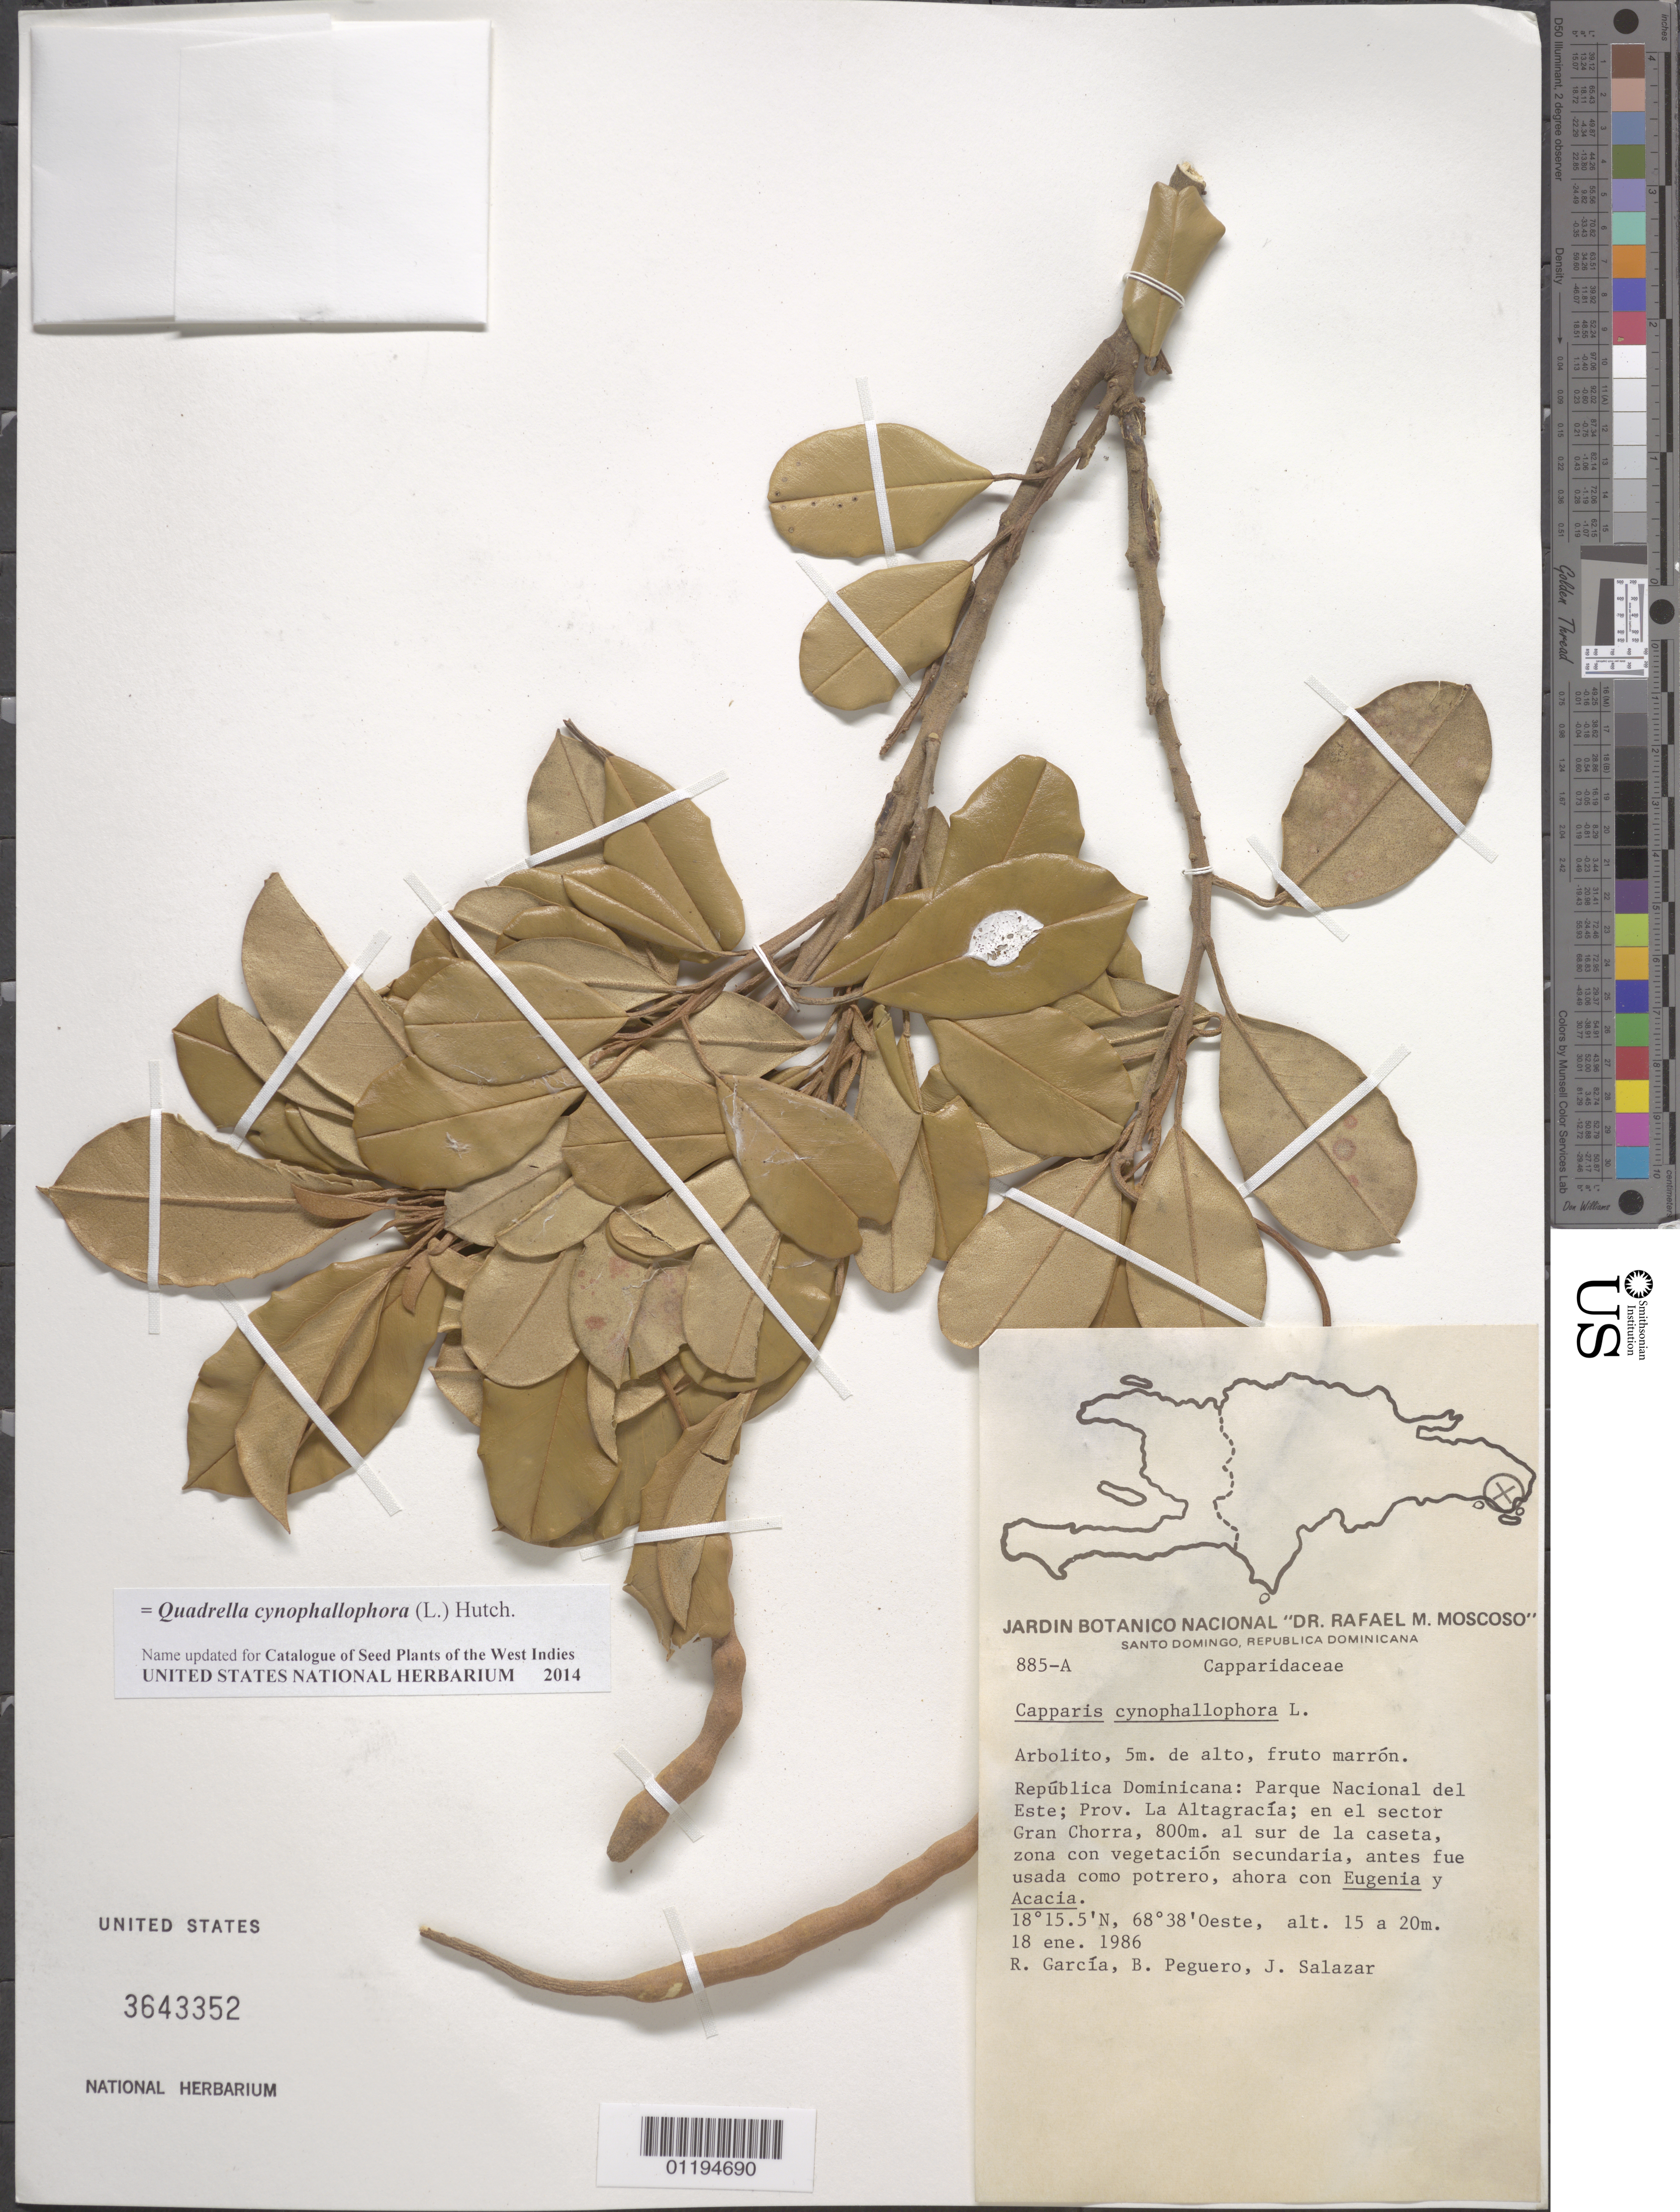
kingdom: Plantae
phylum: Tracheophyta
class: Magnoliopsida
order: Brassicales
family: Capparaceae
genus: Quadrella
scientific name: Quadrella cynophallophora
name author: (L.) Hutch.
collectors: R. Garcia, B. Peguero & J. Salazar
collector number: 885-A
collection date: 1986-01-18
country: Dominican Republic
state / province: La Altagracia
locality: East National Park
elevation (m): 800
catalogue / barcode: US 3643352